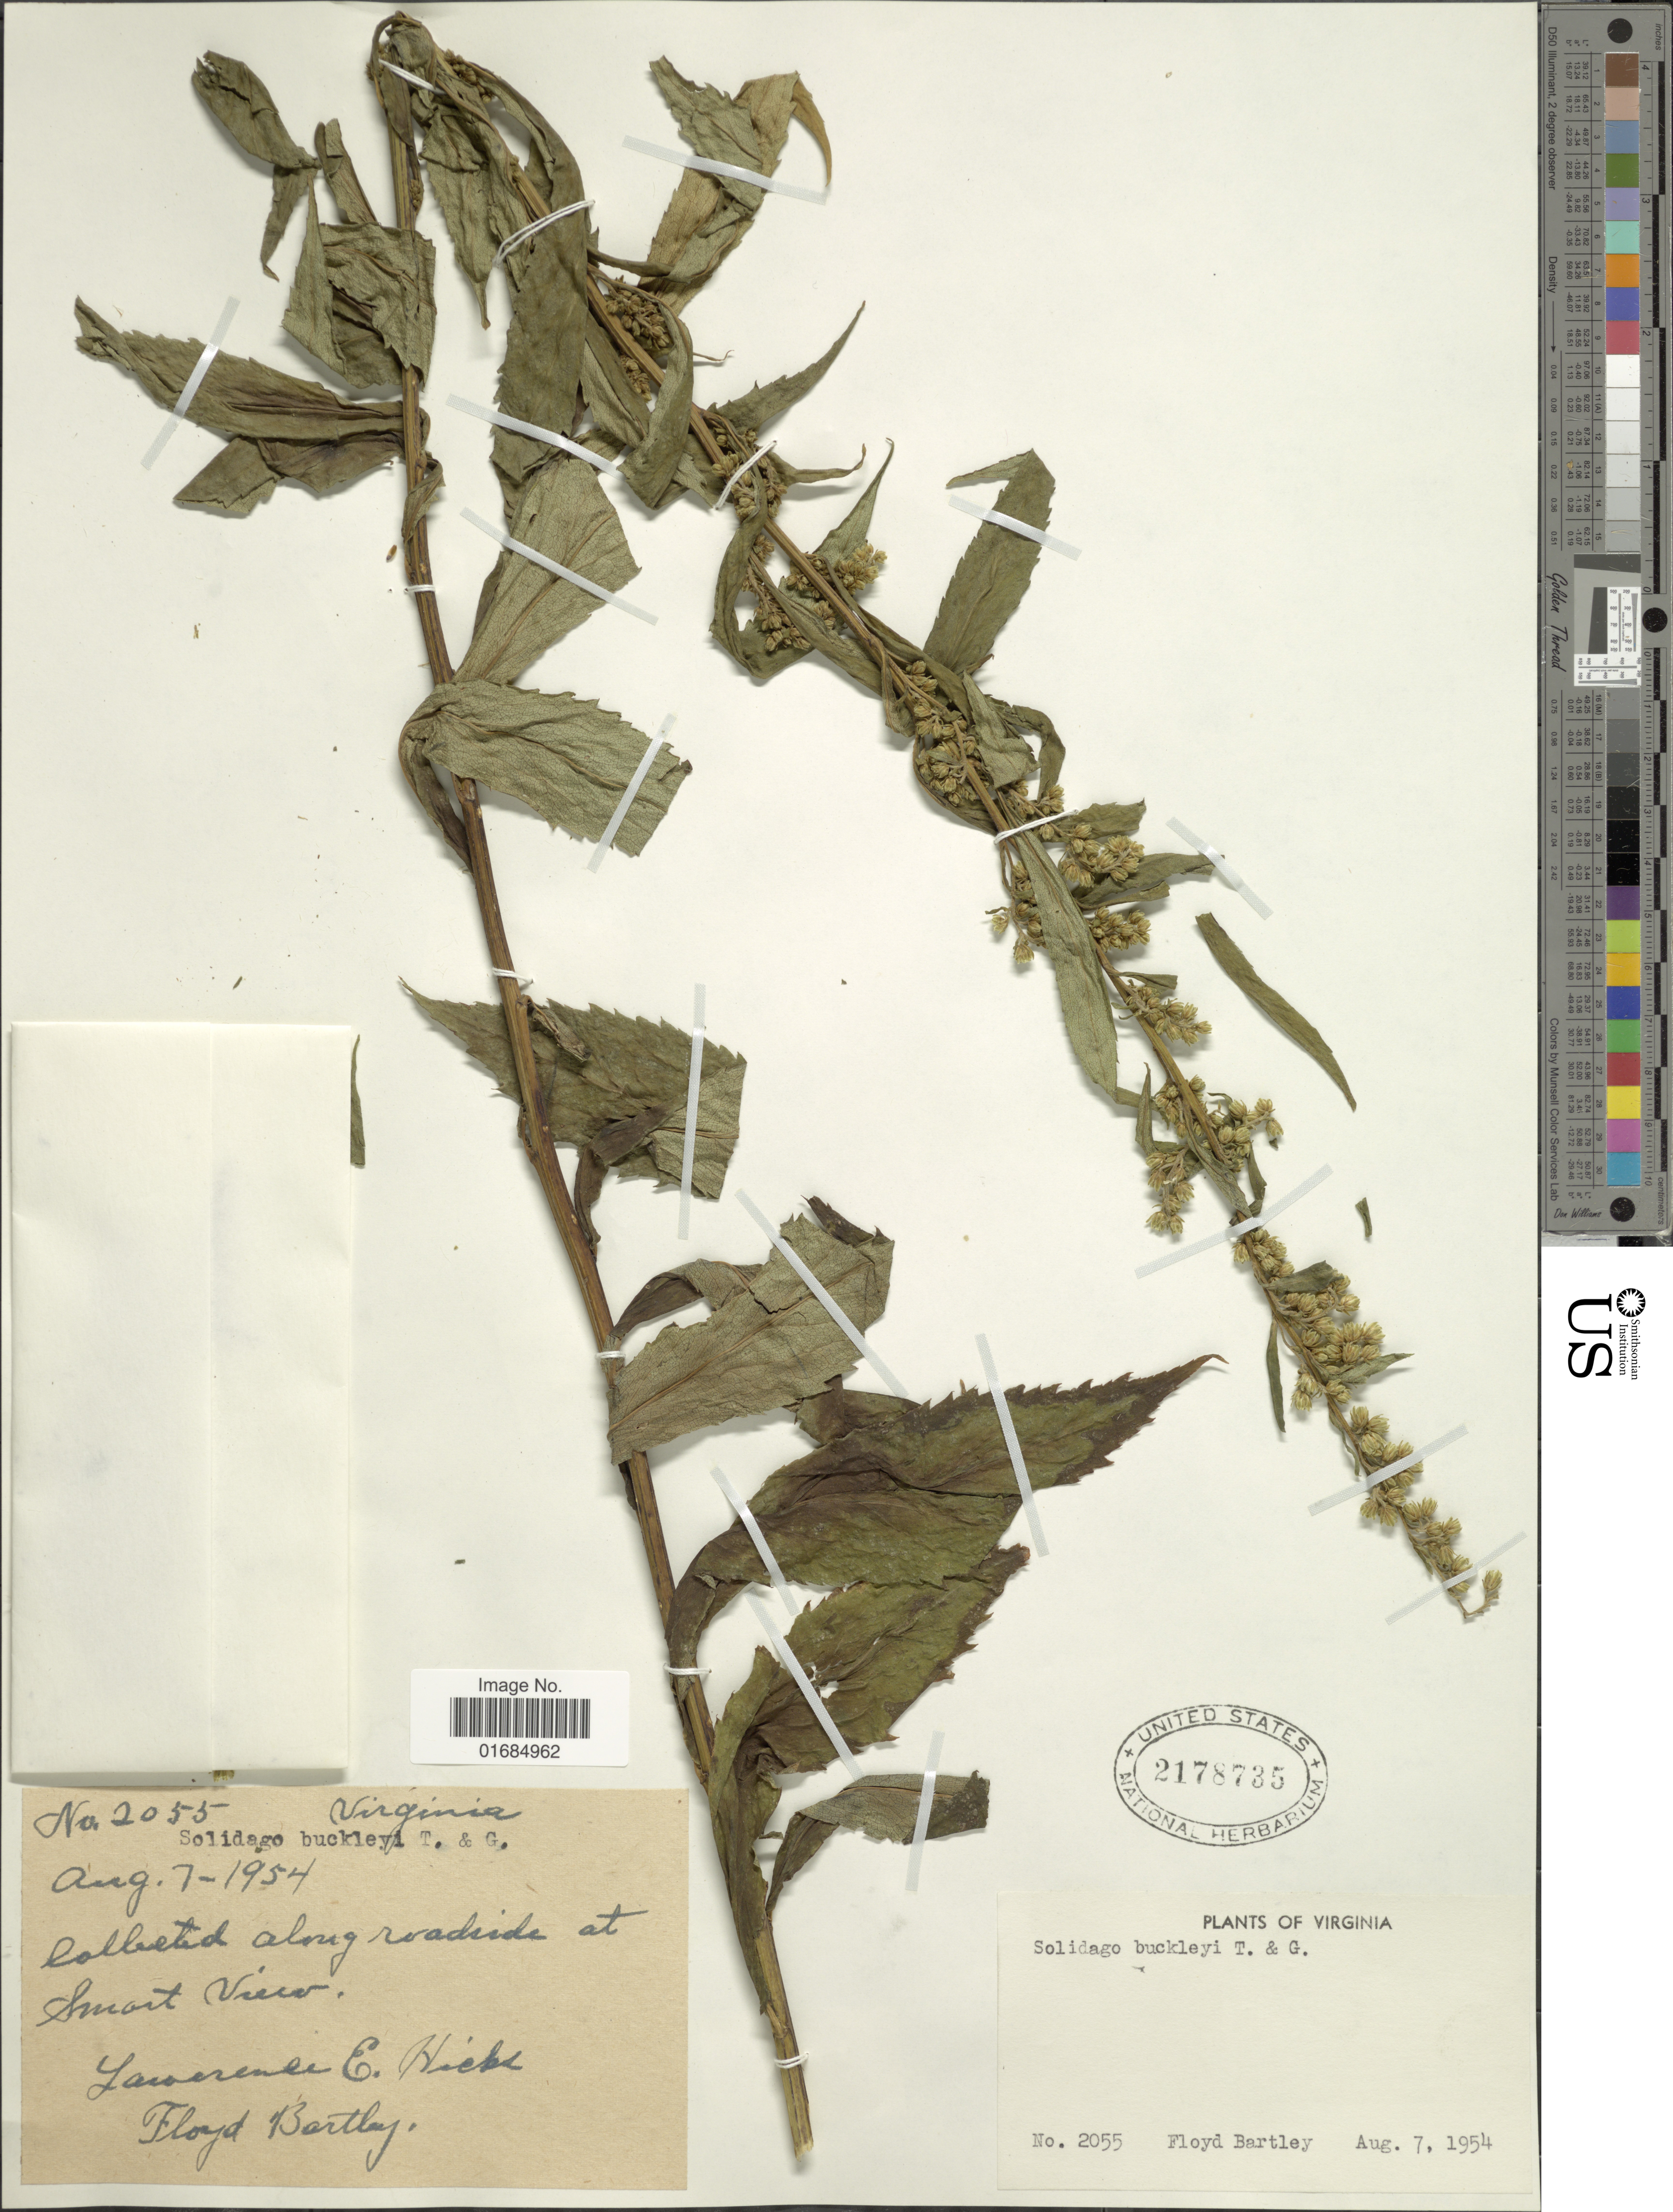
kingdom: Plantae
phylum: Tracheophyta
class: Magnoliopsida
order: Asterales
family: Asteraceae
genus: Solidago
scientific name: Solidago buckleyi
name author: Torr. & A. Gray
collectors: F. Bartley & L. E. Hicks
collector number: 2055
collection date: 1954-08-07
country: United States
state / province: Virginia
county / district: Franklin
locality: Along roadside at Smart View,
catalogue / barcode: US 2178735